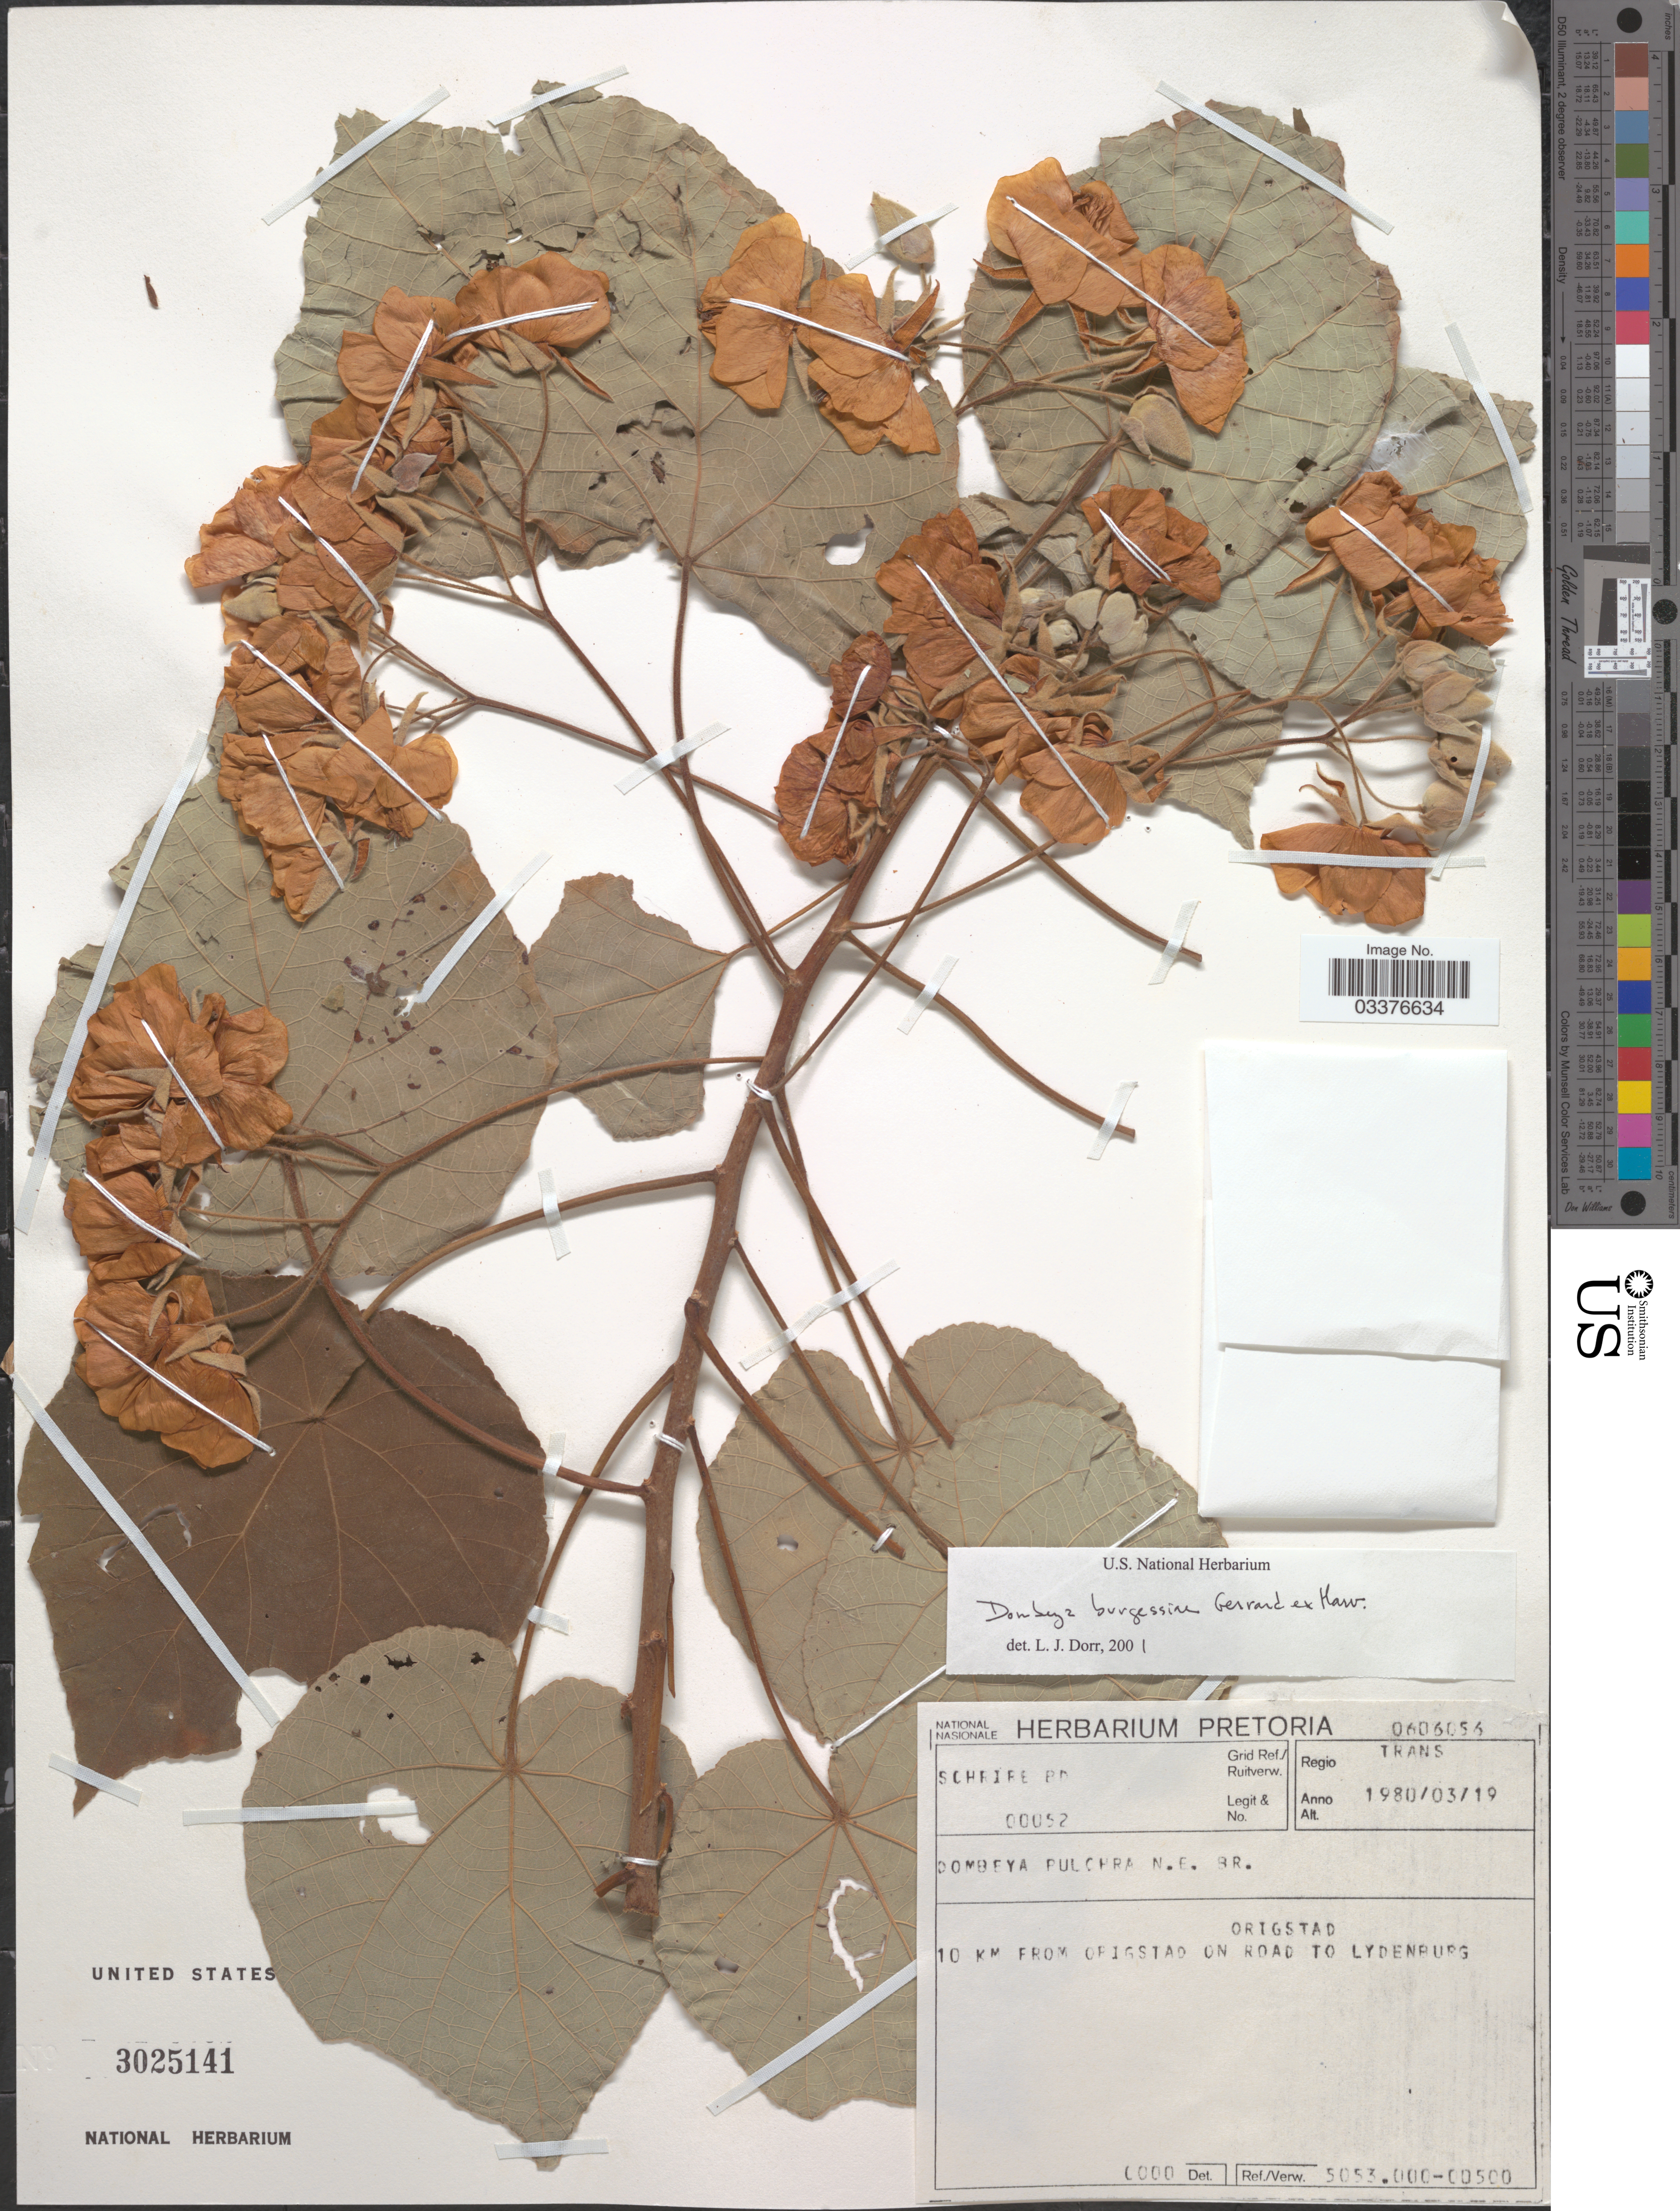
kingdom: Plantae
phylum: Tracheophyta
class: Magnoliopsida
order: Malvales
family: Malvaceae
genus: Dombeya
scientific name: Dombeya burgessiae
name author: Gerrard ex Harv.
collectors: B. Schrire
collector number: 00052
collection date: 1980-03-19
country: South Africa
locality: Regio Trans. 10 Km from Origstad on road to Lydenburg.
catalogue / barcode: US 3025141